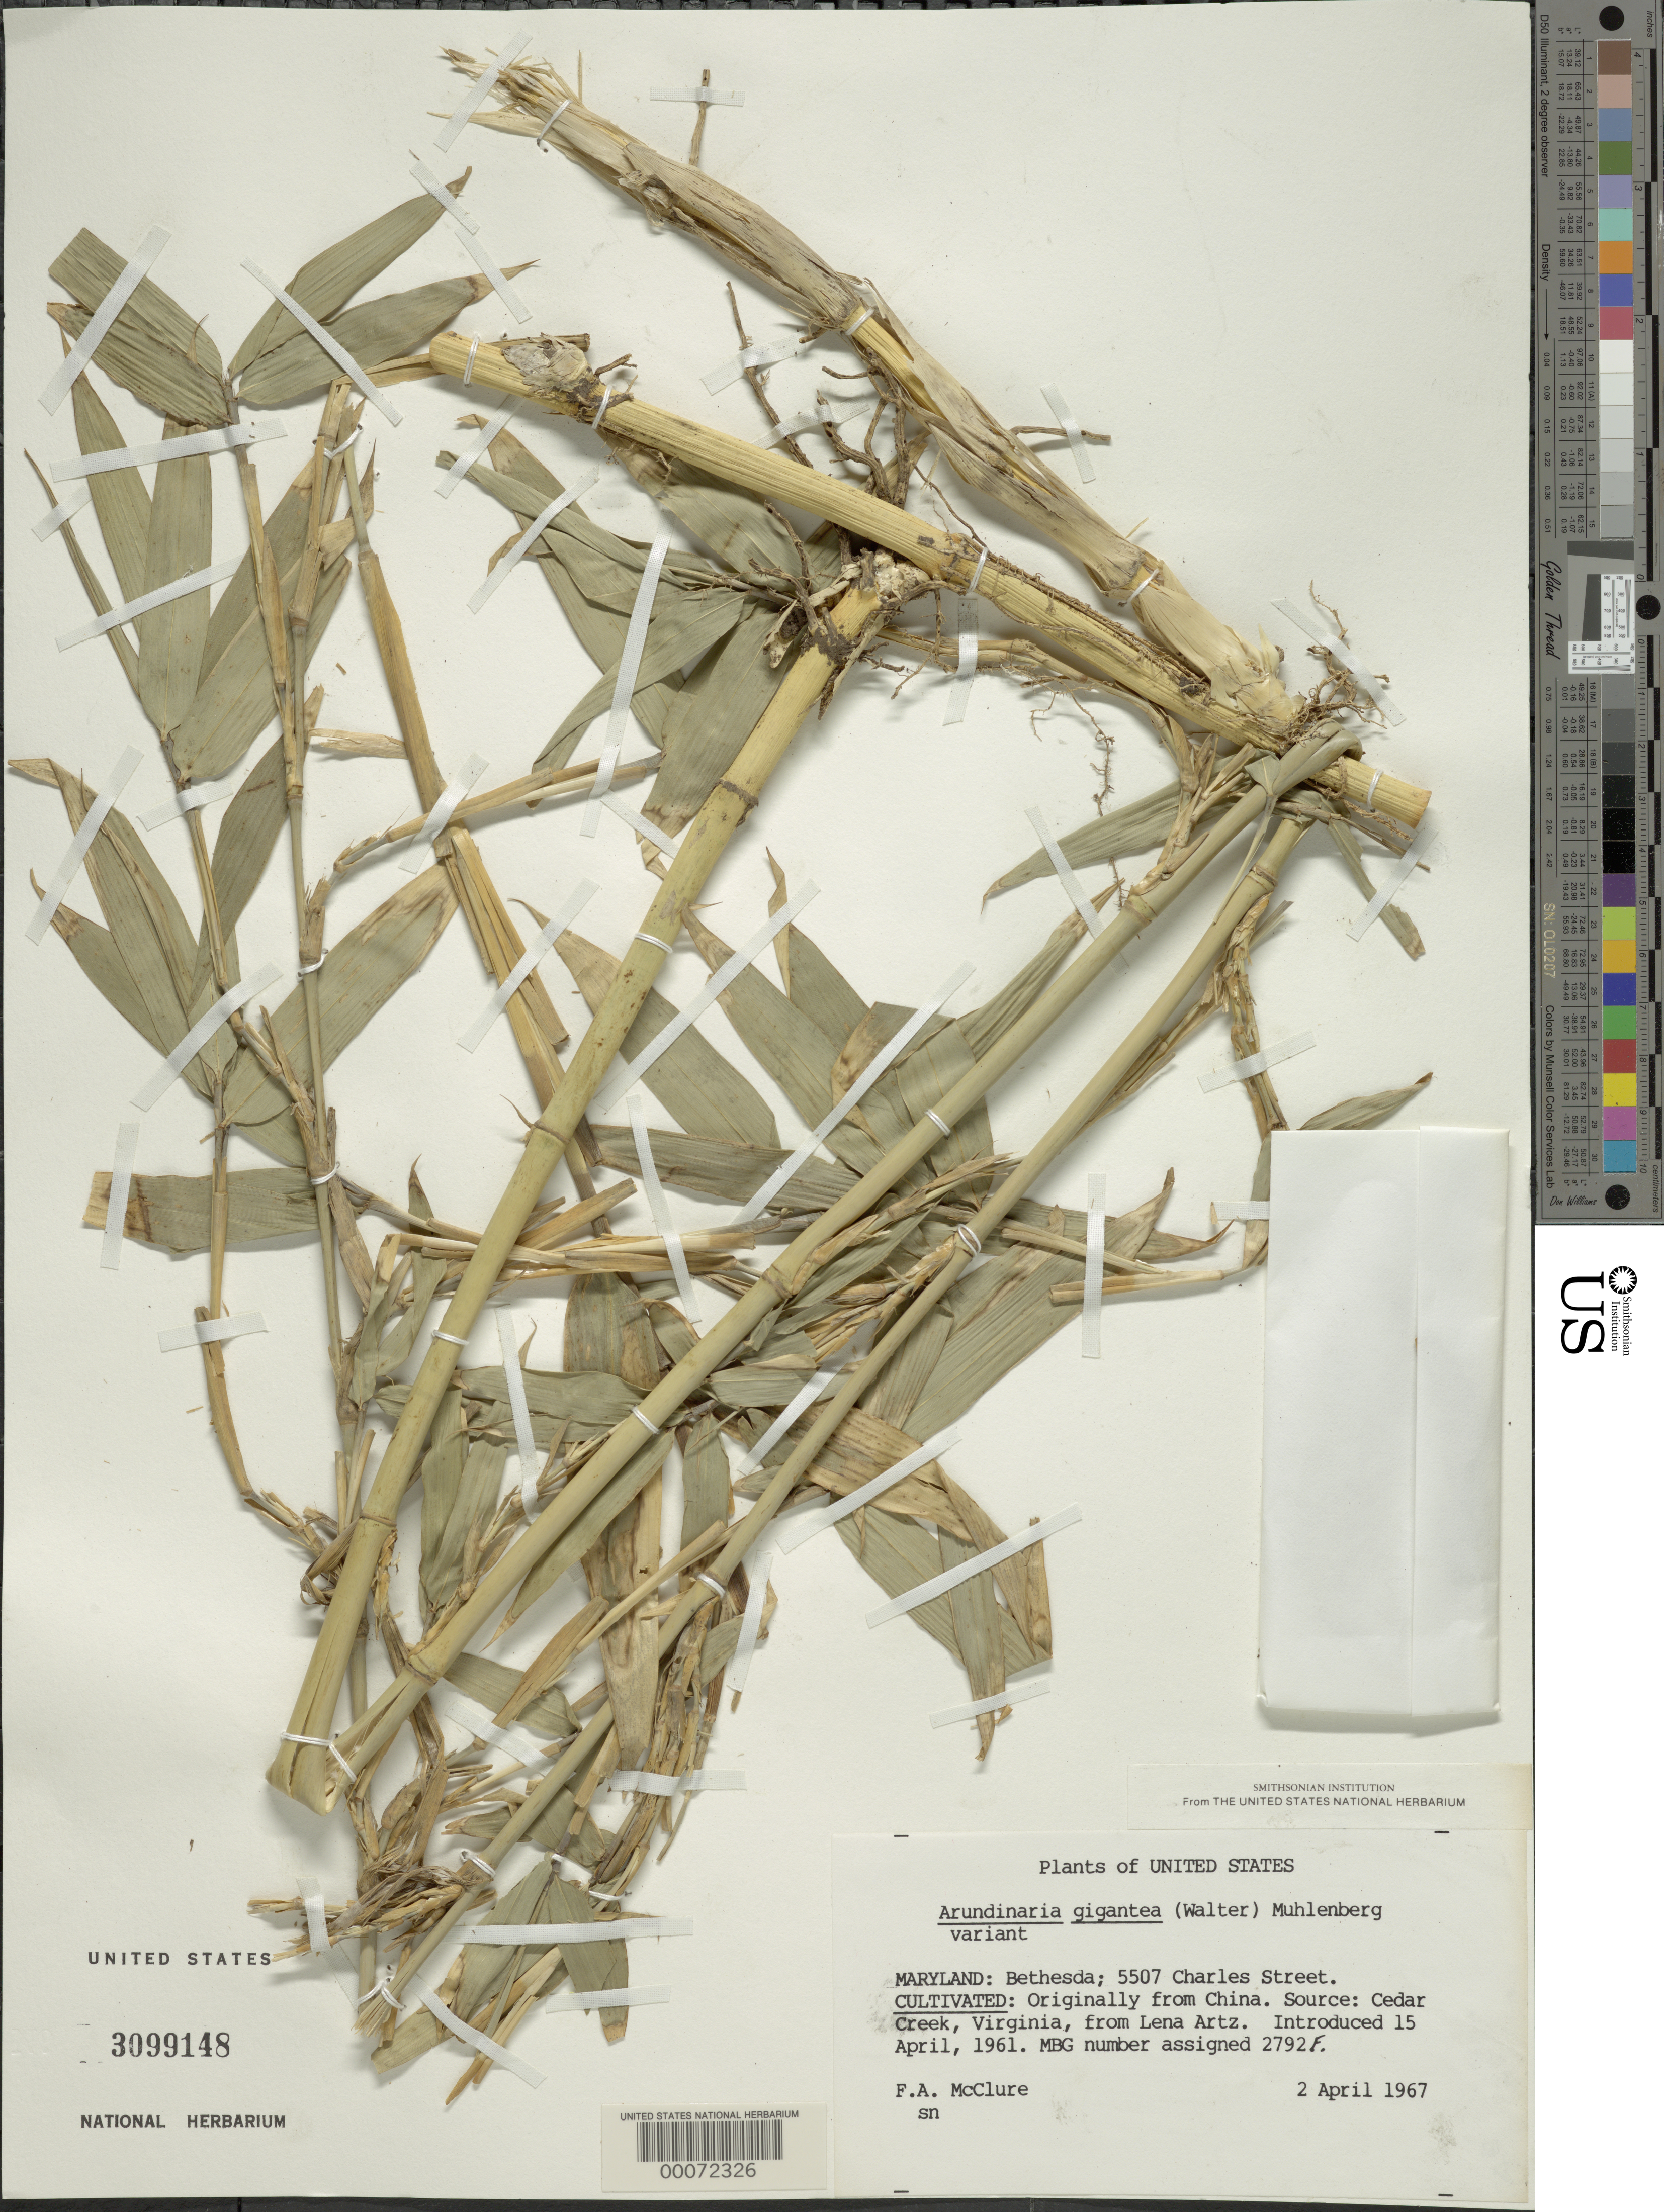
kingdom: Plantae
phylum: Tracheophyta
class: Liliopsida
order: Poales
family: Poaceae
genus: Arundinaria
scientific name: Arundinaria gigantea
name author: (Walter) Muhl.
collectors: F. A. McClure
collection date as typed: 02 Apr 1967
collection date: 1967-04-02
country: United States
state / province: Maryland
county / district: Montgomery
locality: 5507 Charles Street, Bethesda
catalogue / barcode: US 3099148